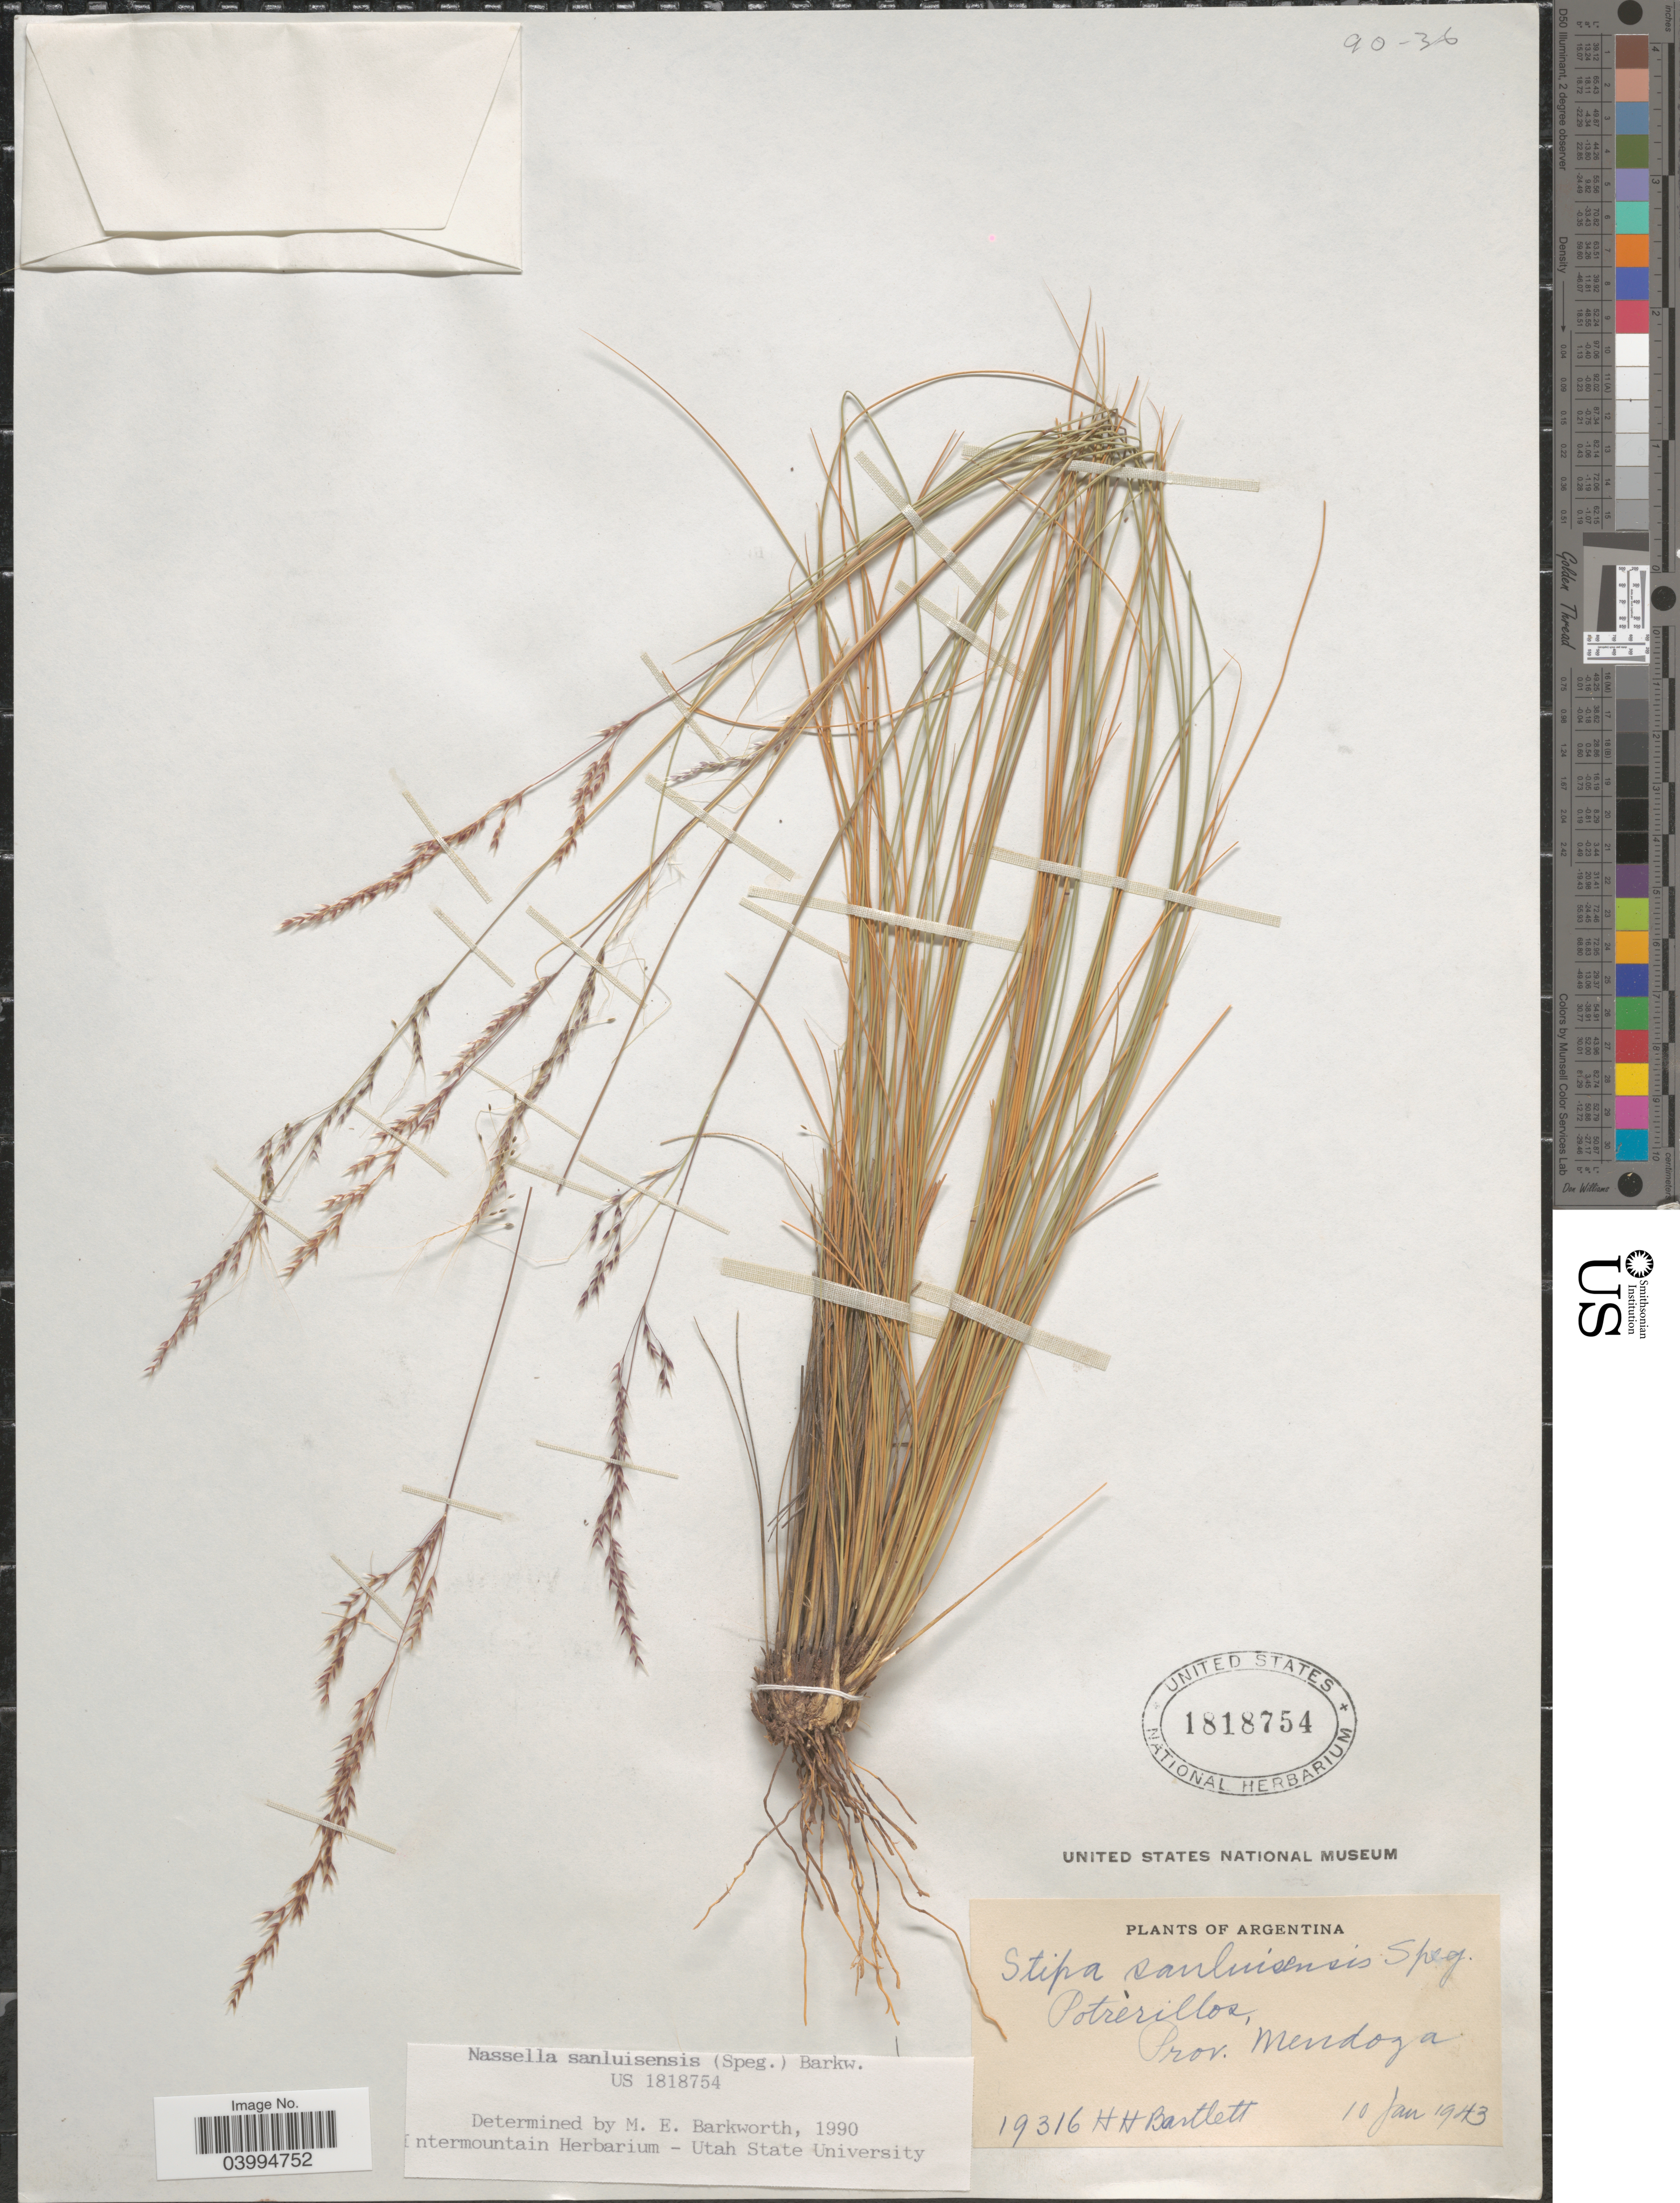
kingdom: Plantae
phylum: Tracheophyta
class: Liliopsida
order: Poales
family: Poaceae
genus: Nassella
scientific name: Nassella sanluisensis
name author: (Speg.) Barkworth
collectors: H. H. Bartlett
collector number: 19316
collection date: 1943-01-10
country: Argentina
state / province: Mendoza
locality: Potrerillos.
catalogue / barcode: US 1818754